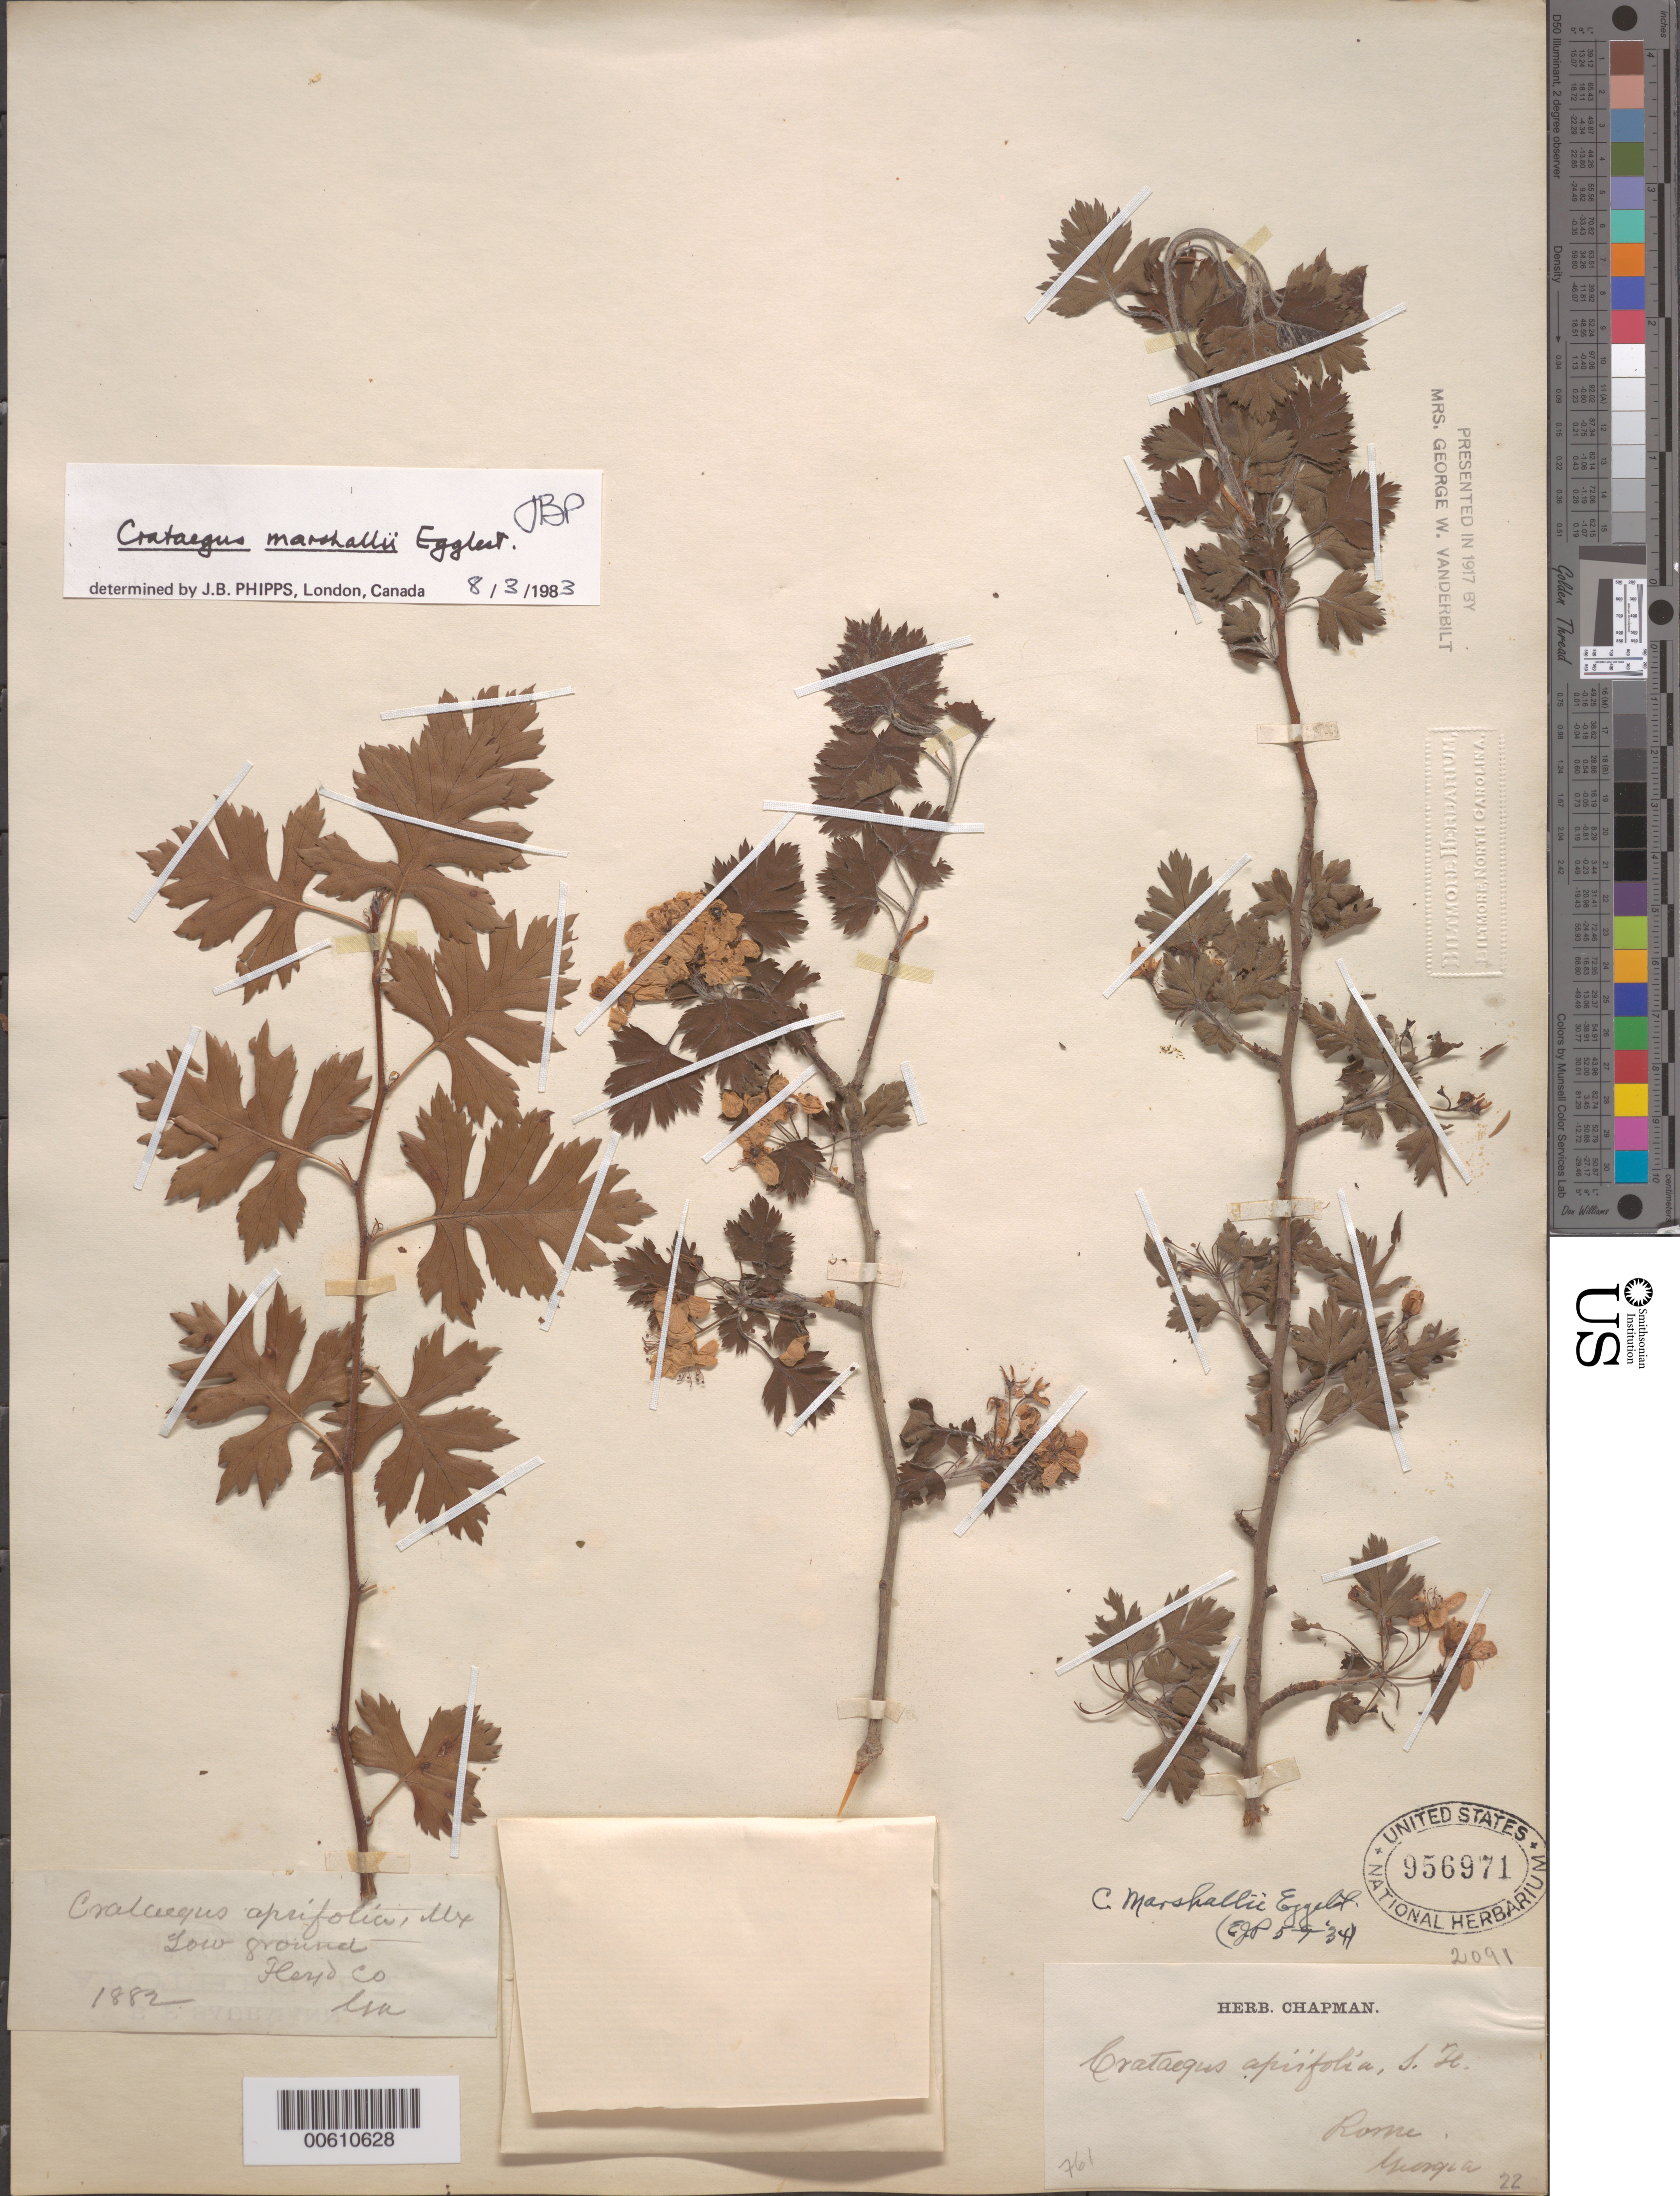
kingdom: Plantae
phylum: Tracheophyta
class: Magnoliopsida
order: Rosales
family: Rosaceae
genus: Crataegus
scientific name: Crataegus marshallii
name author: Eggl.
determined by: Palmer, E. J.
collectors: ex herb. Chapman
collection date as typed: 1882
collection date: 1882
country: United States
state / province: Georgia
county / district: Floyd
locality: Rome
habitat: Low ground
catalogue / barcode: US 956971